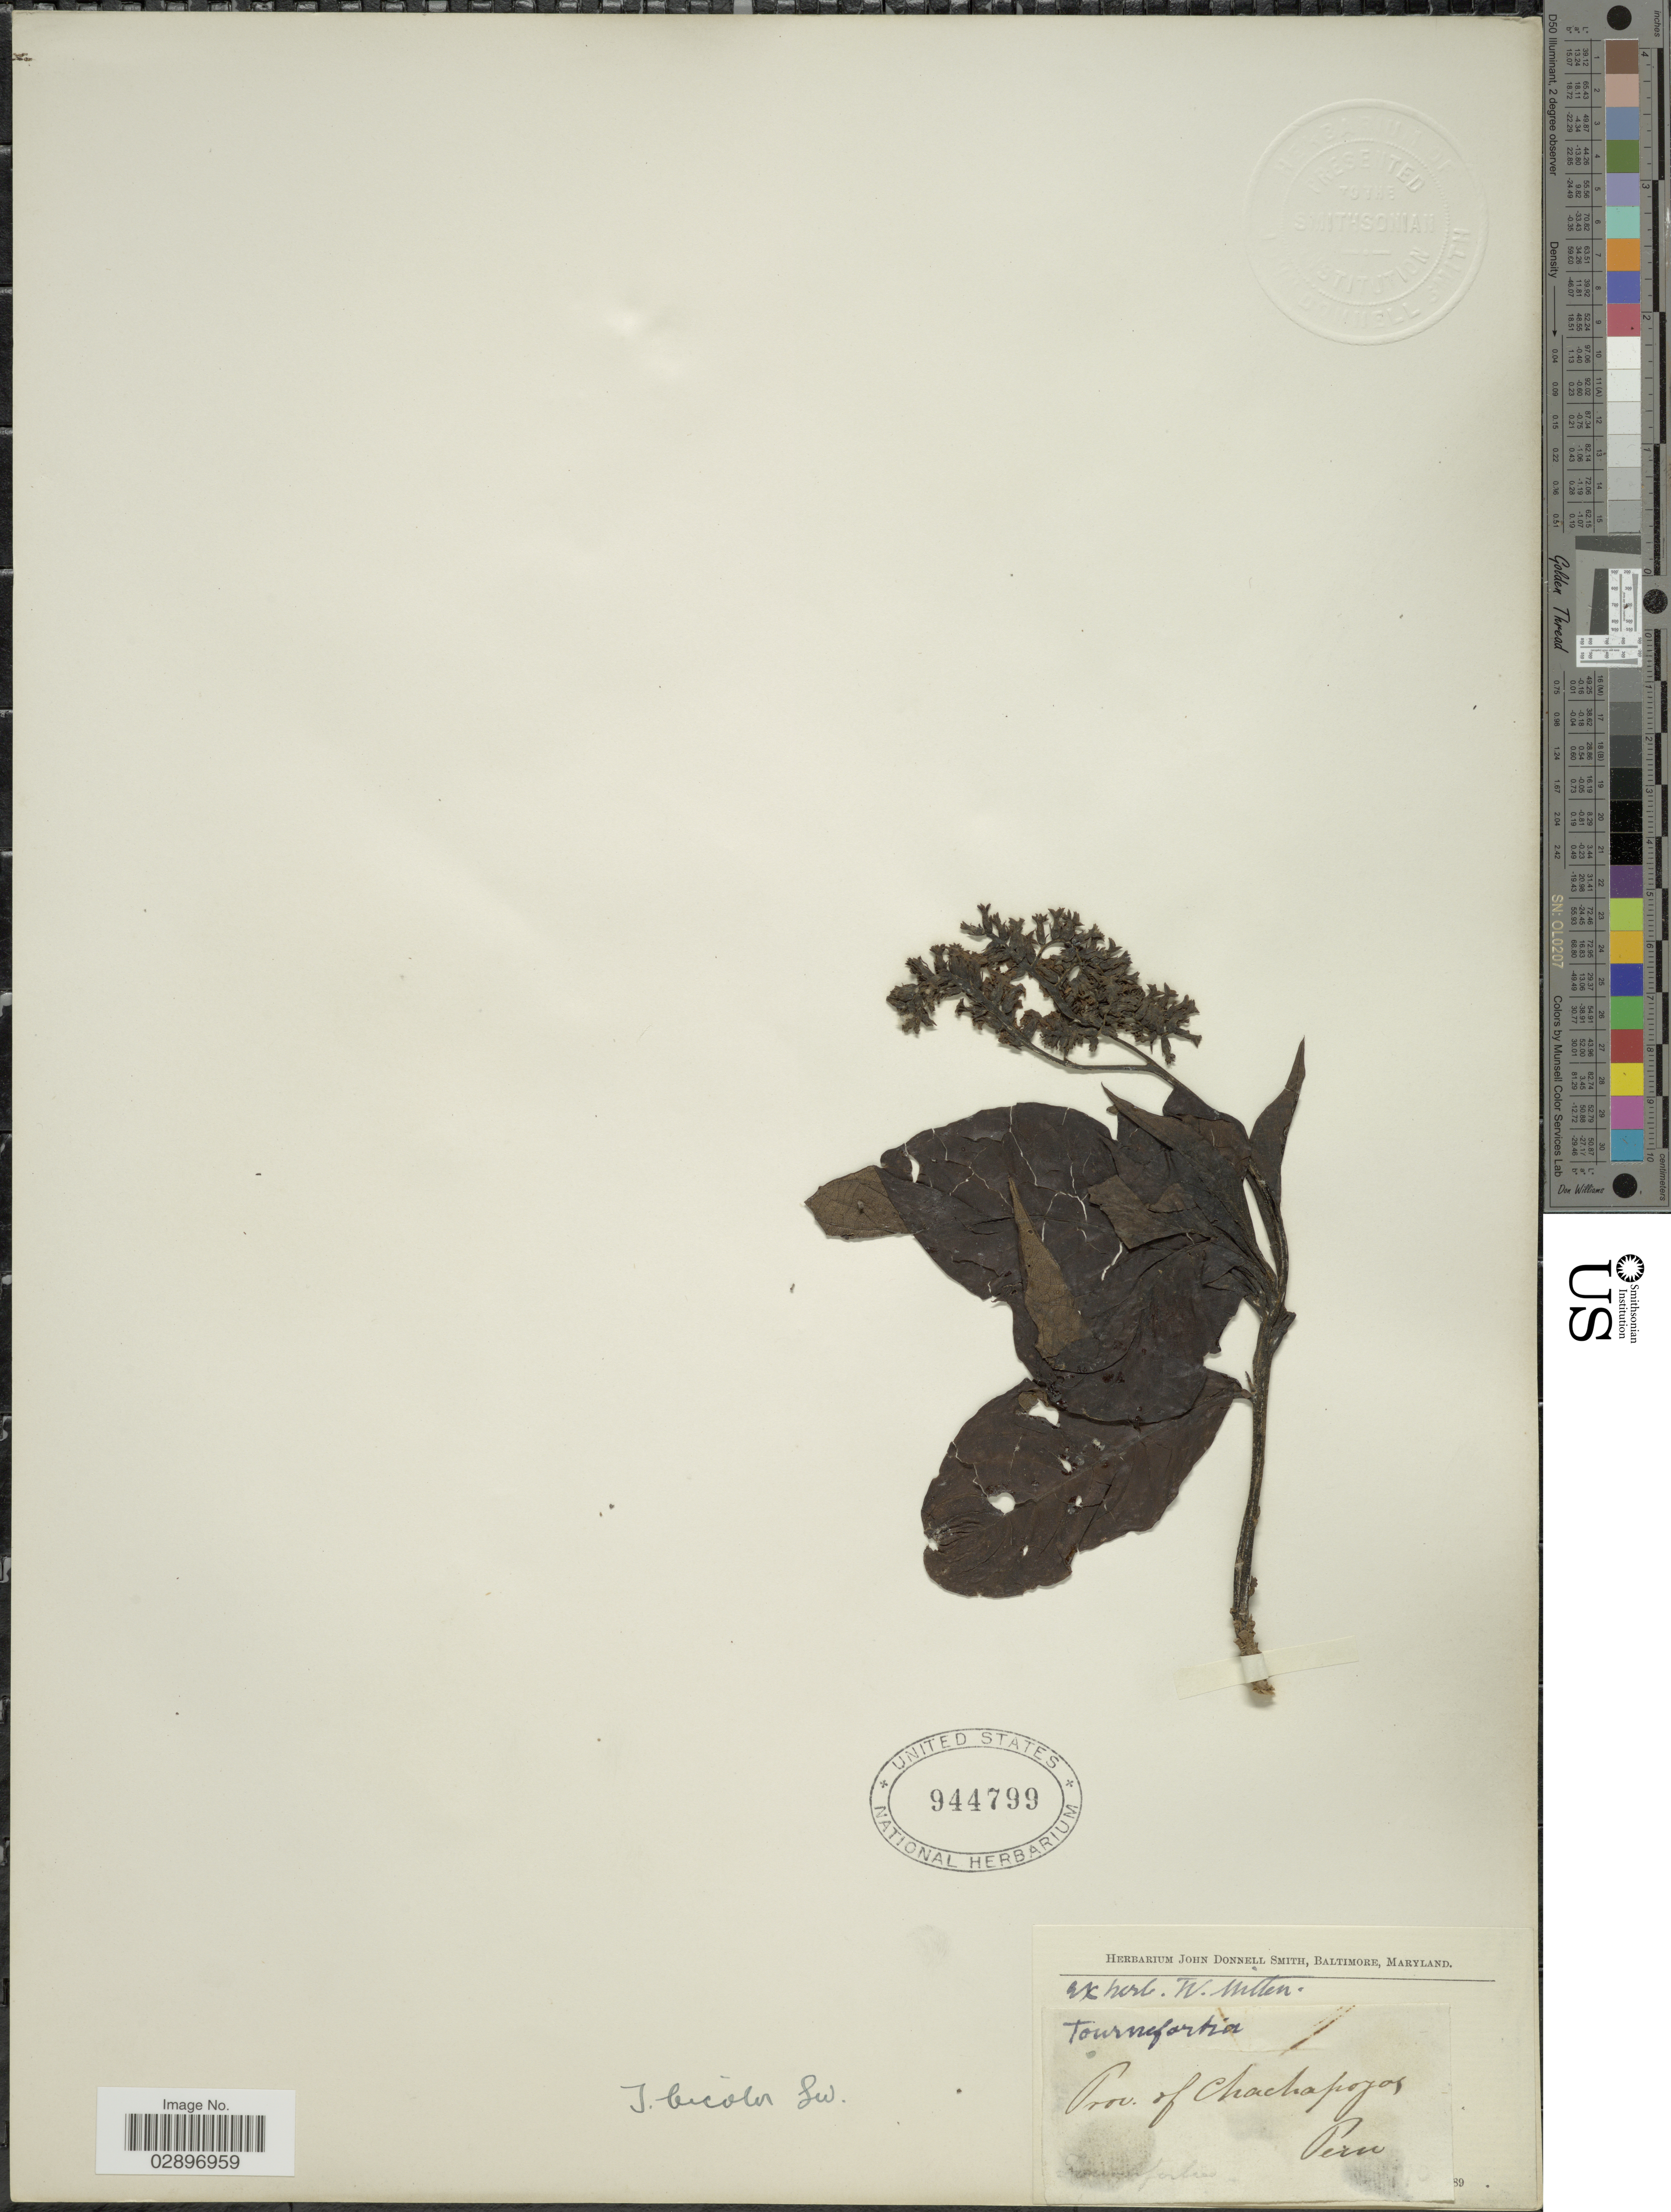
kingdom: Plantae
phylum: Tracheophyta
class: Magnoliopsida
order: Boraginales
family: Heliotropiaceae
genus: Tournefortia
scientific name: Tournefortia bicolor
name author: Sw.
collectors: ex herb. W. Mitten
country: Peru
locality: Prov. of Chachapoyas.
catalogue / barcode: US 944799